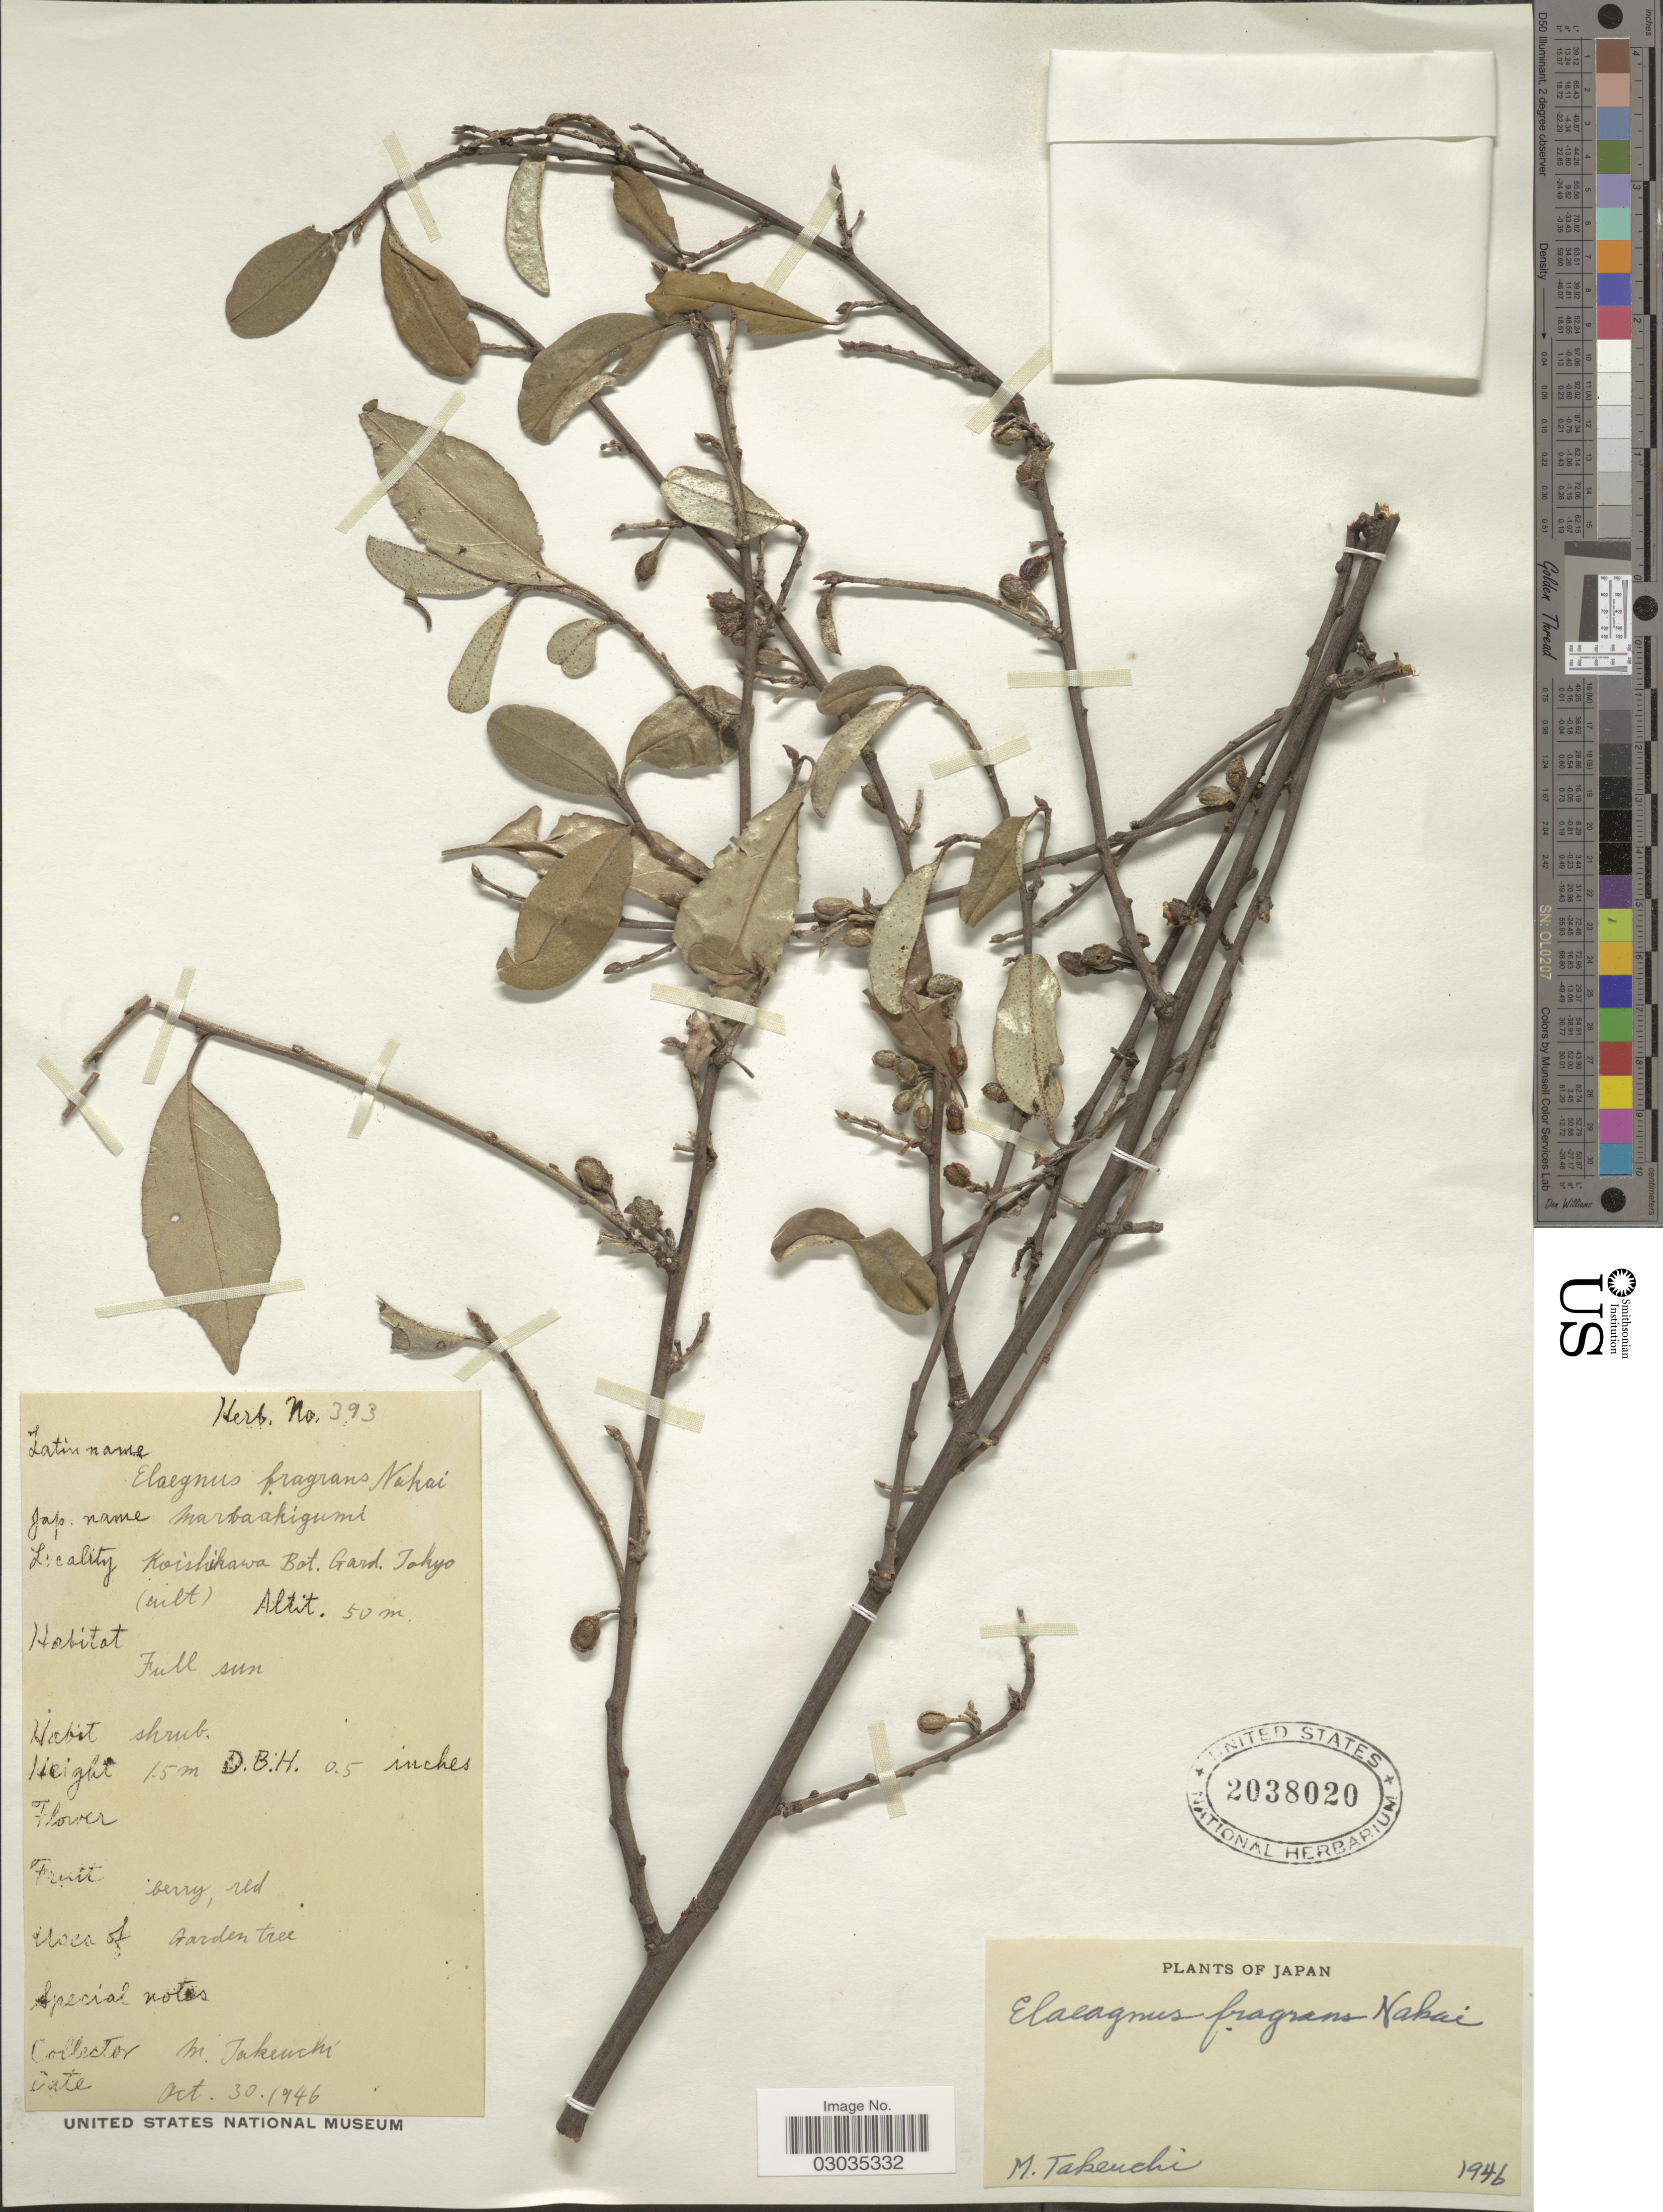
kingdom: Plantae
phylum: Tracheophyta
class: Magnoliopsida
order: Rosales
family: Elaeagnaceae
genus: Elaeagnus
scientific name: Elaeagnus fragrans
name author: Nakai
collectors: M. Takeuchi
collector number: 393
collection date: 1946-10-30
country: Japan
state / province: Tokyo, Federal City of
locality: Koishikawa Bot. Gard. Tokyo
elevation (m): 50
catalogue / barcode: US 2038020